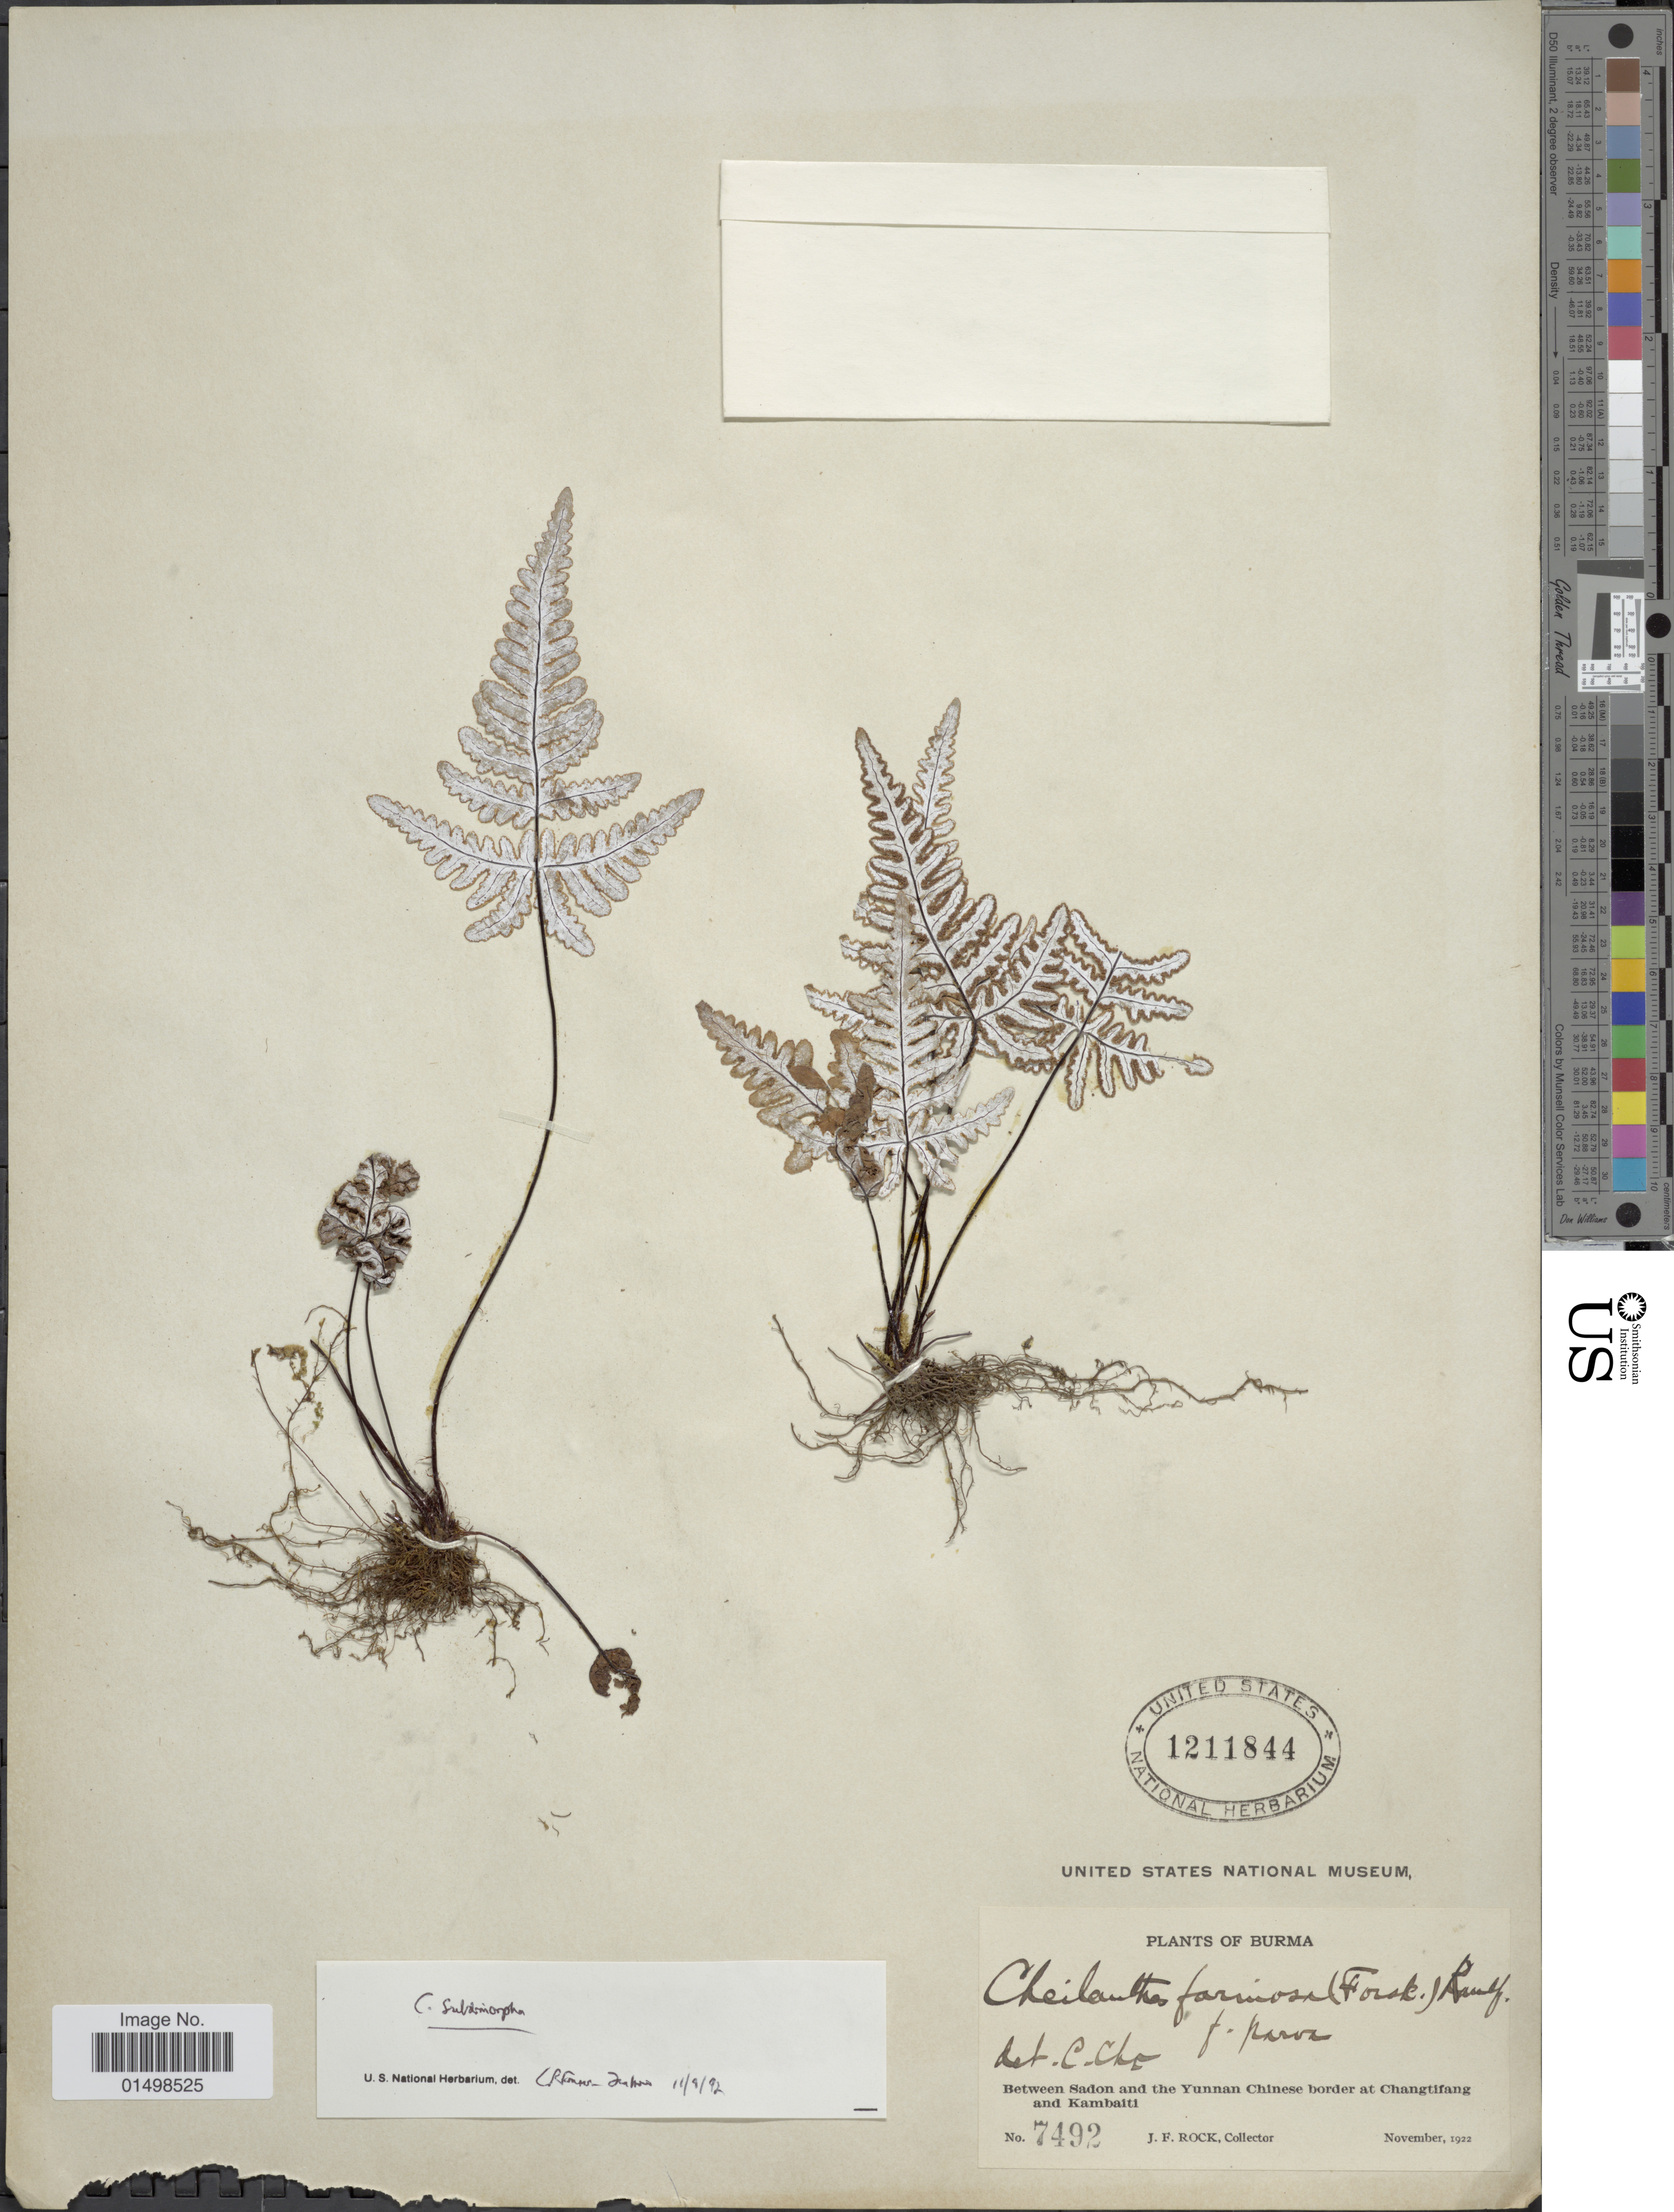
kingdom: Plantae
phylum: Tracheophyta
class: Polypodiopsida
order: Polypodiales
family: Pteridaceae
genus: Aleuritopteris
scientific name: Aleuritopteris farinosa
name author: (Forssk.) Fée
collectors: J. Rock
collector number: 7492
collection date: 1922-11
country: Myanmar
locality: Plants of Burma. Between Sadon of the Yunnan Chinese border at Changtifang and Kambaiti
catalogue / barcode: US 1211844